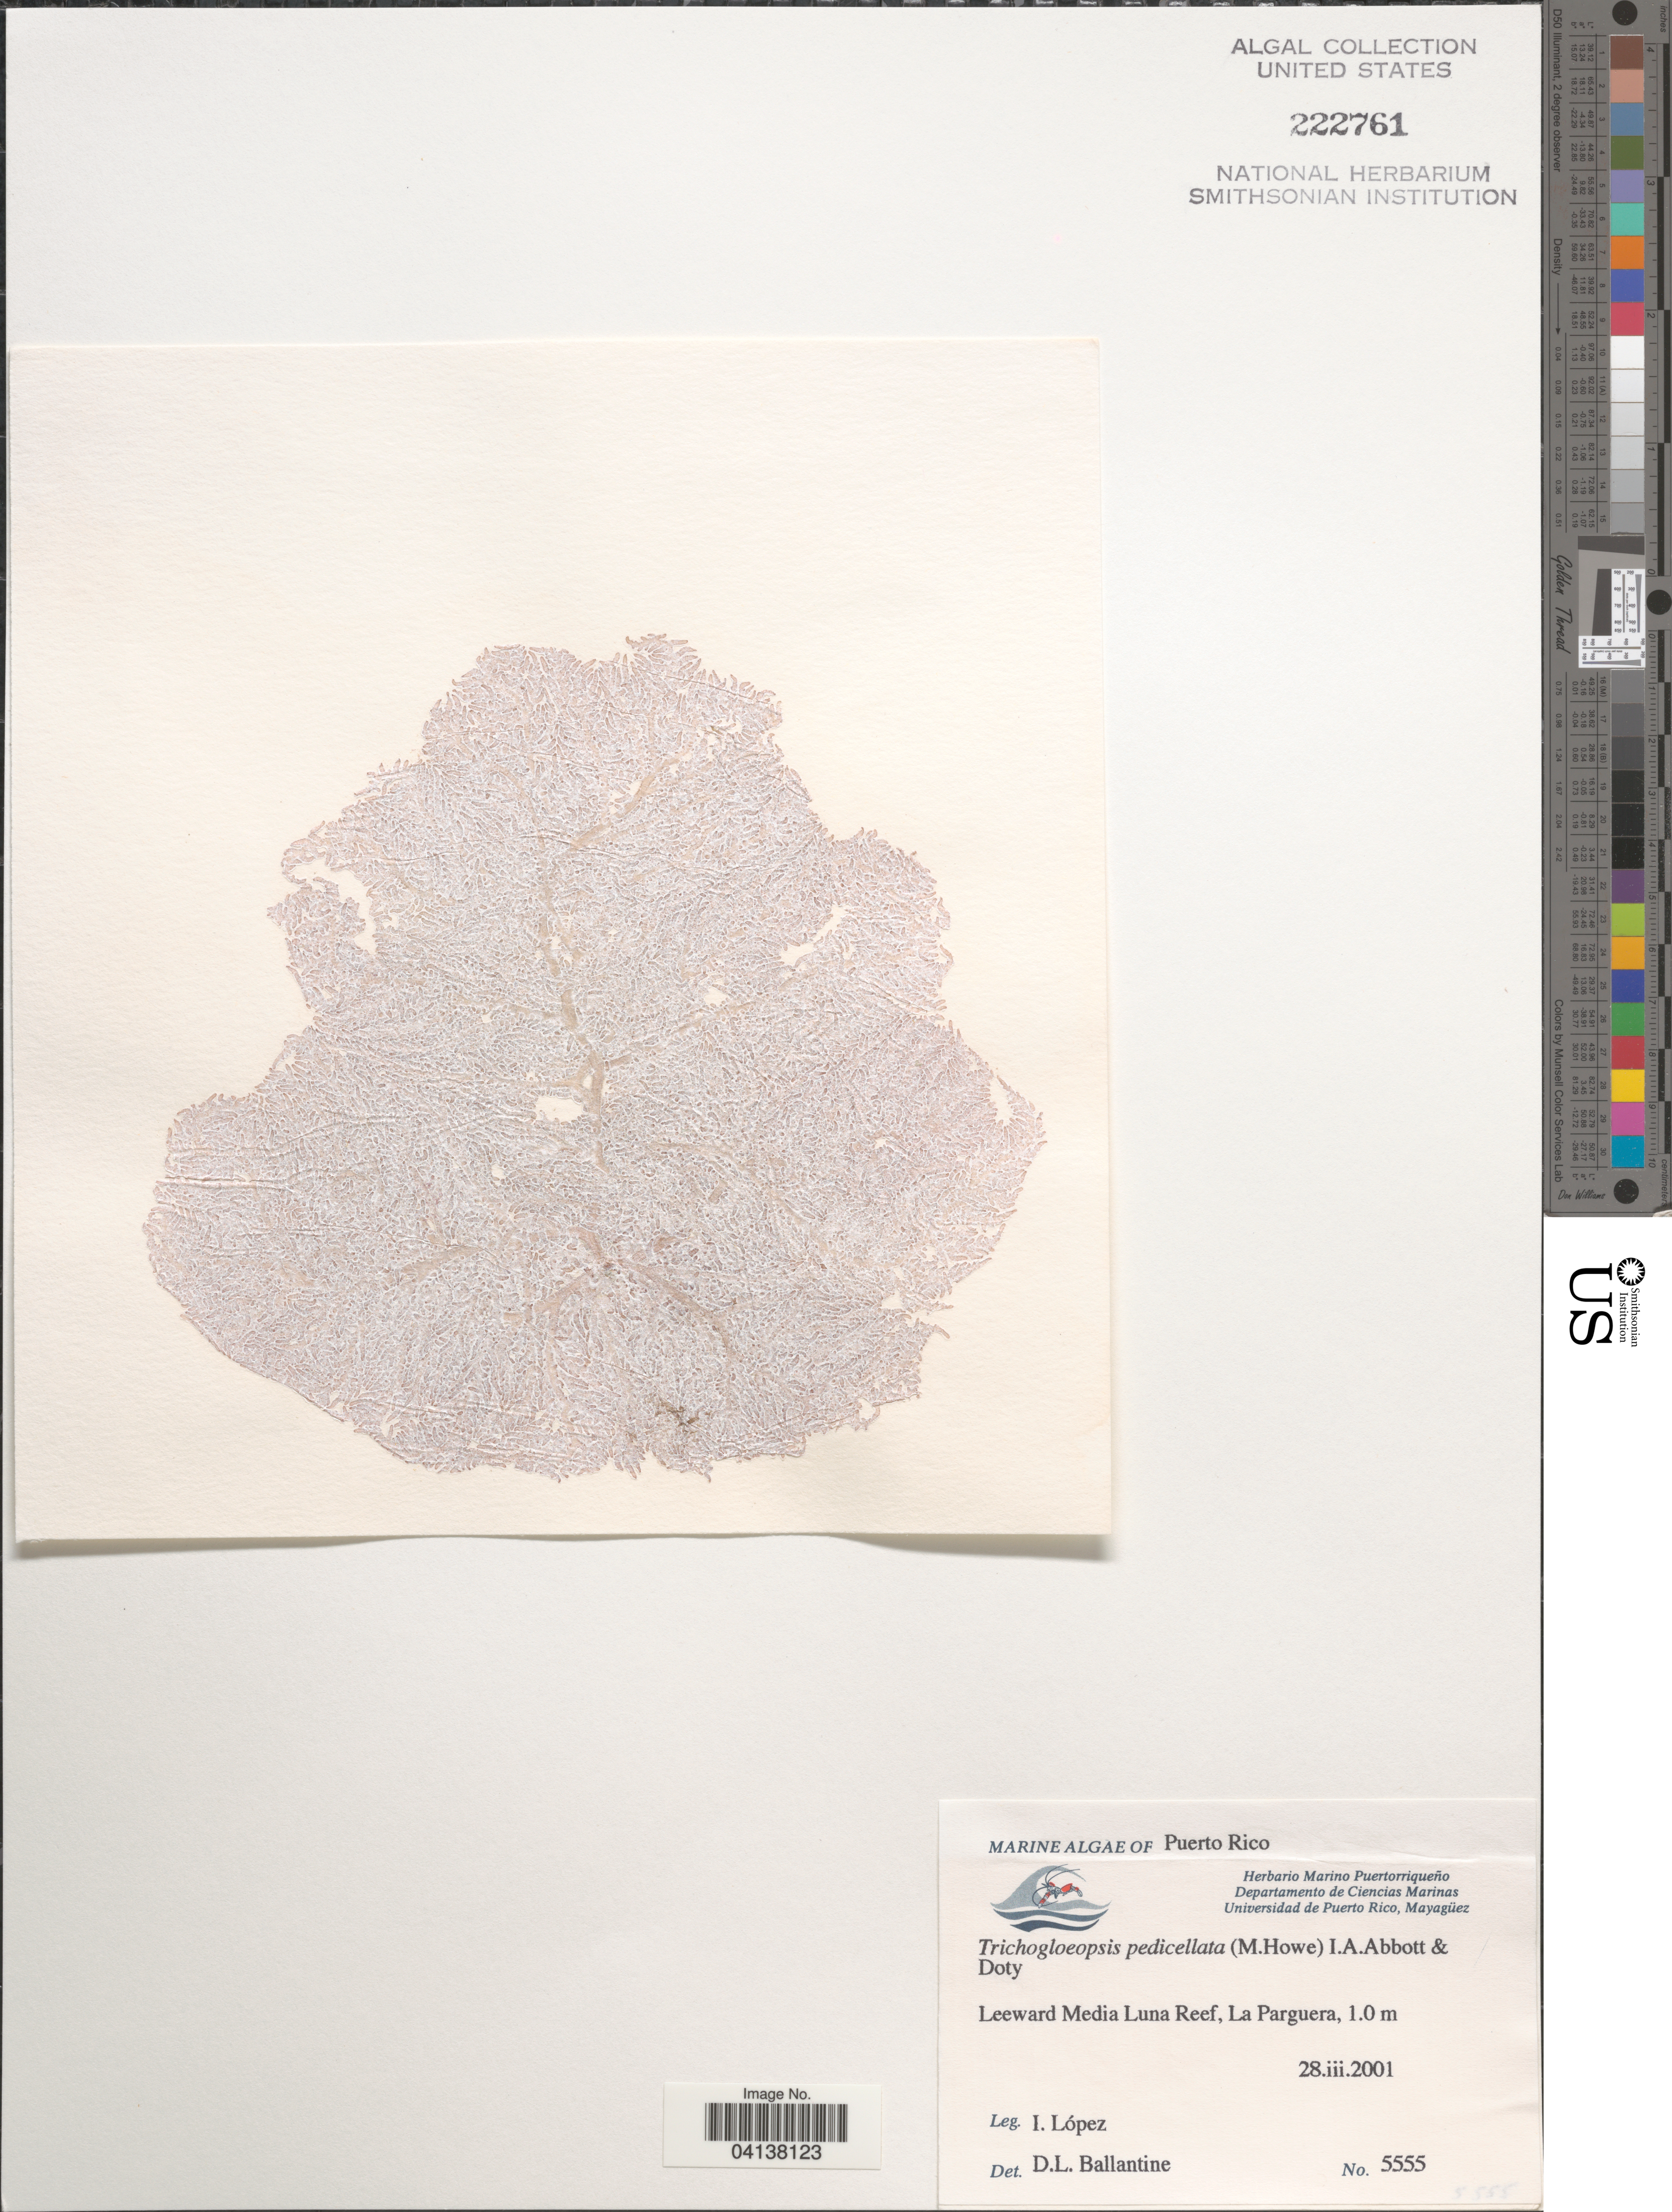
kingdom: Plantae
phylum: Rhodophyta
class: Florideophyceae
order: Nemaliales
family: Liagoraceae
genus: Trichogloeopsis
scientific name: Trichogloeopsis pedicellata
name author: (M. Howe in Britton & Millsp.) I.A. Abbott & Doty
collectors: I. Lopéz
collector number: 5555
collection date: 2001-03-28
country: Puerto Rico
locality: Leeward Media Luna Reef, La Parguera.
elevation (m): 1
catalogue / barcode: US 222761